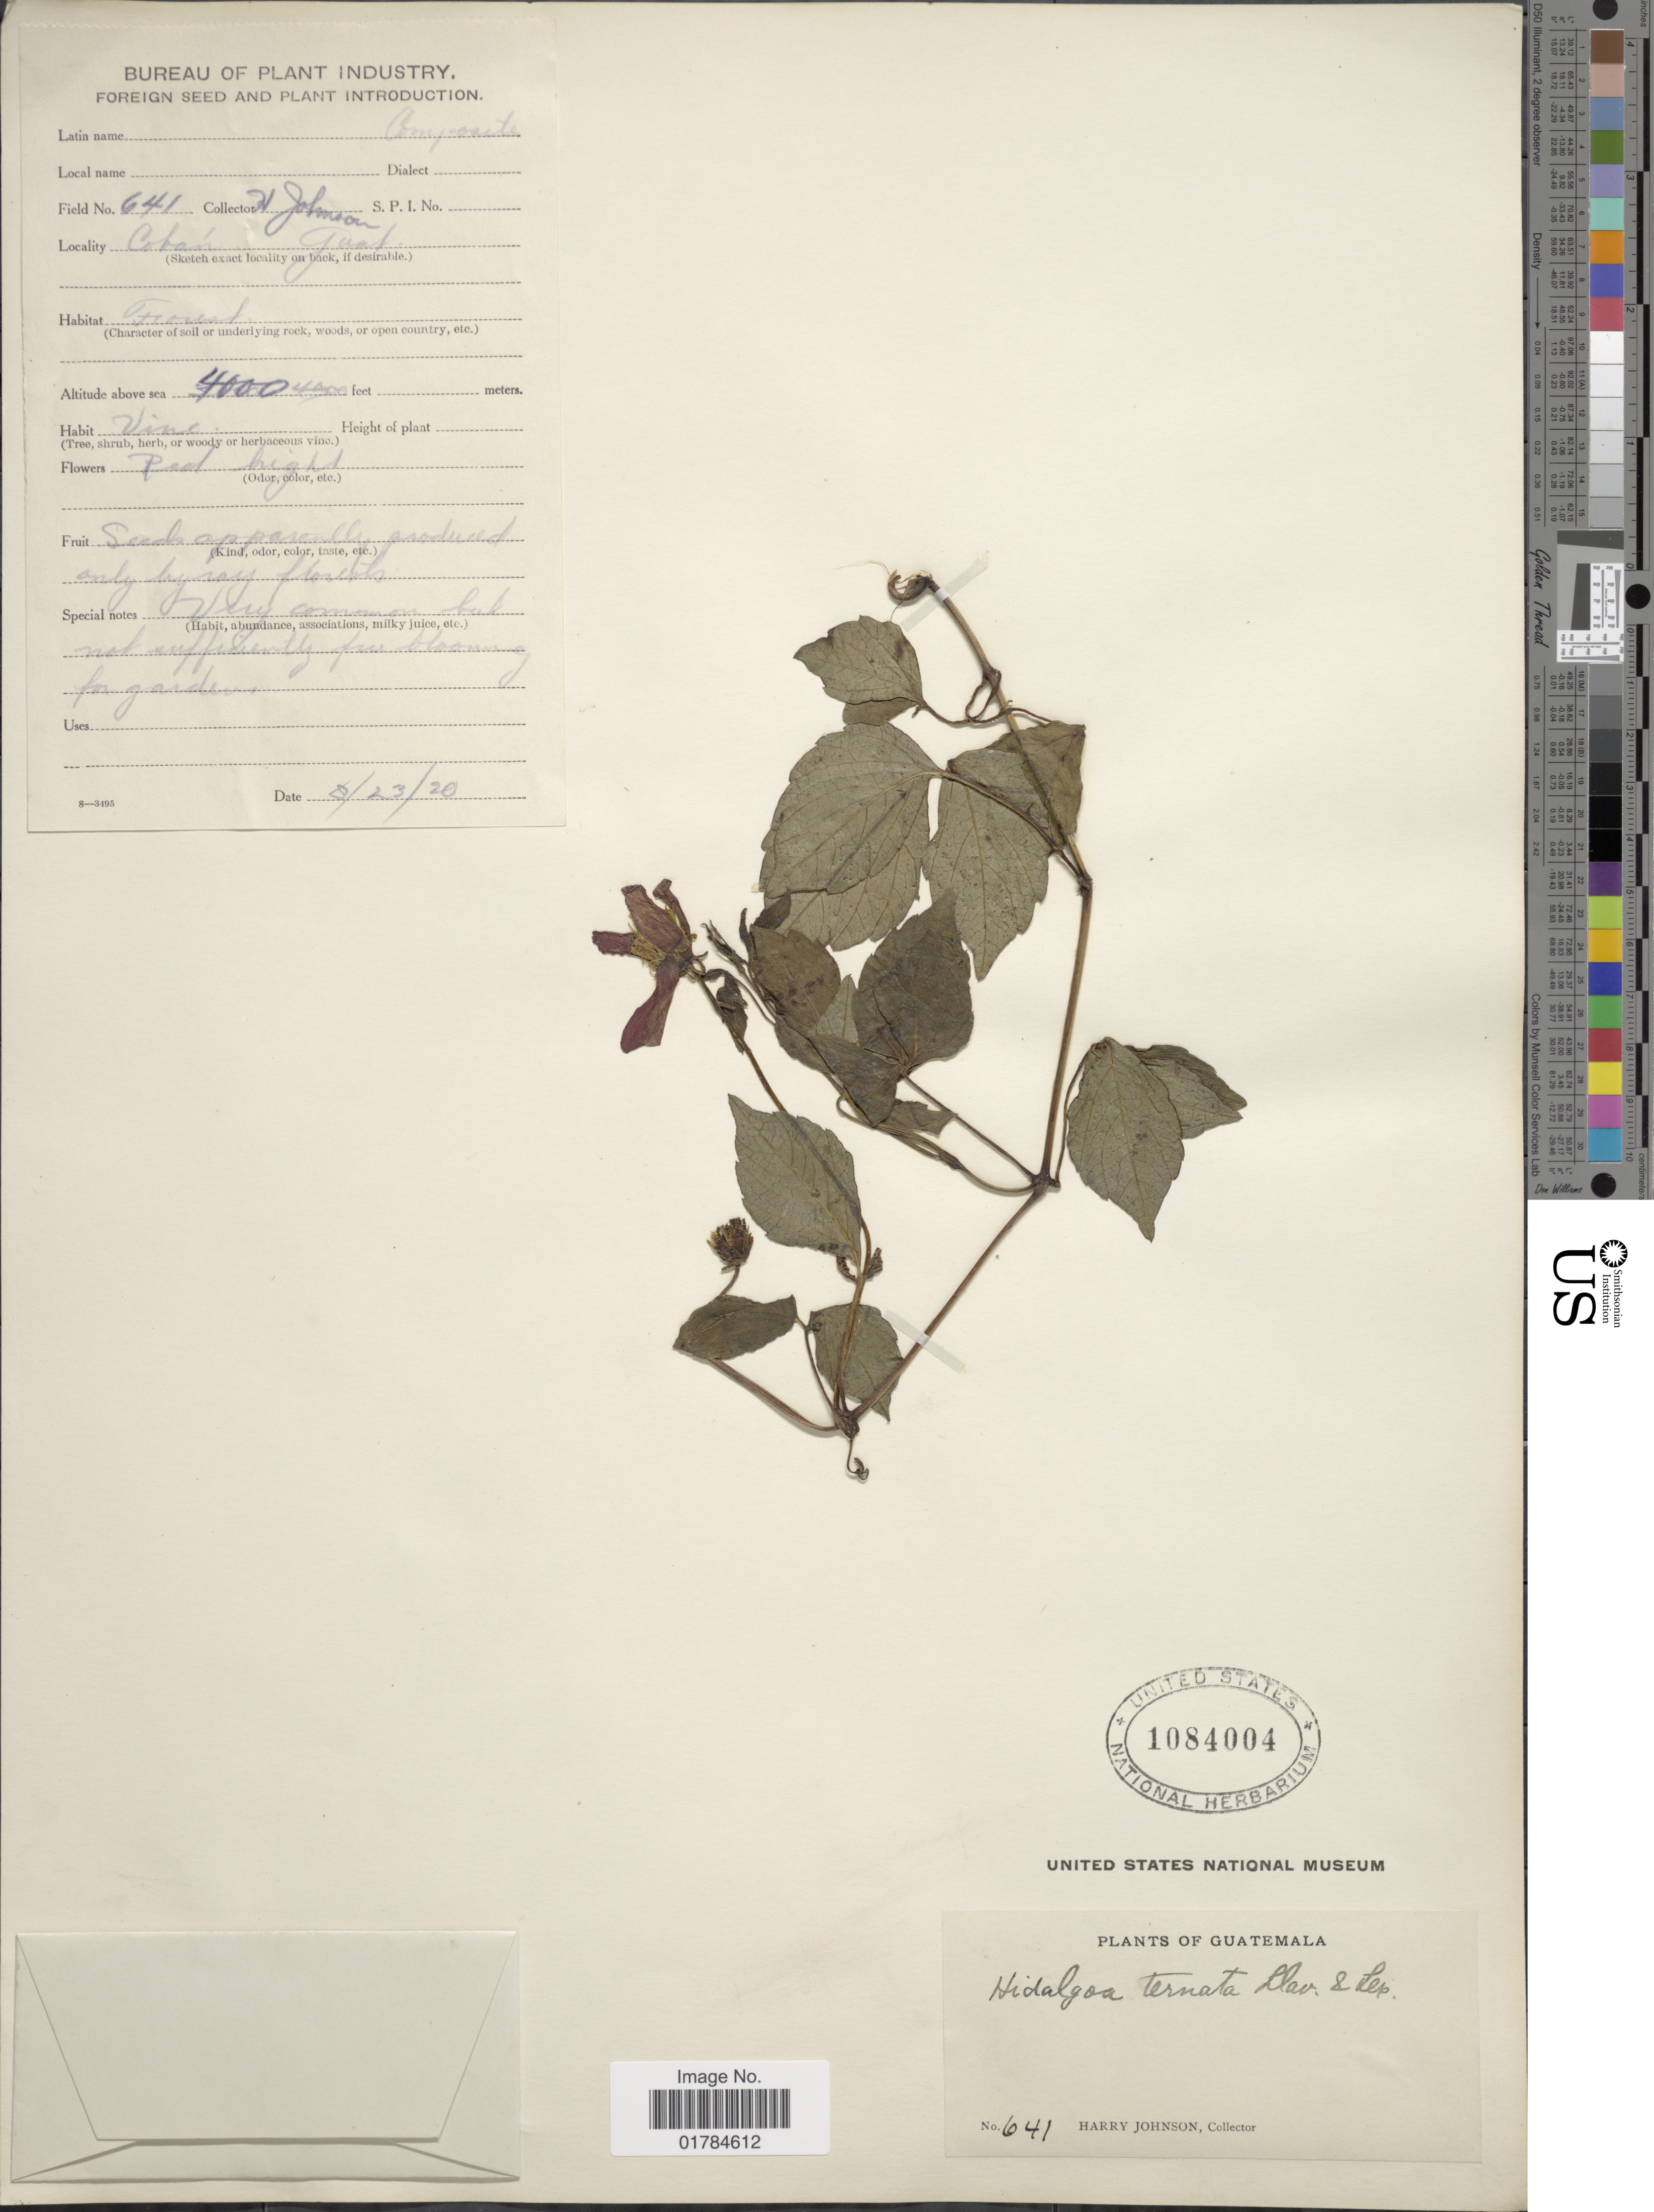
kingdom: Plantae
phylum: Tracheophyta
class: Magnoliopsida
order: Asterales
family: Asteraceae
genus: Hidalgoa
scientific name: Hidalgoa ternata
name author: La Llave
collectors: H. Johnson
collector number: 641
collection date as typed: Transcribed d/m/y: 23/8/20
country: Guatemala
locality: Coban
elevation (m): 1219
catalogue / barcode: US 1084004